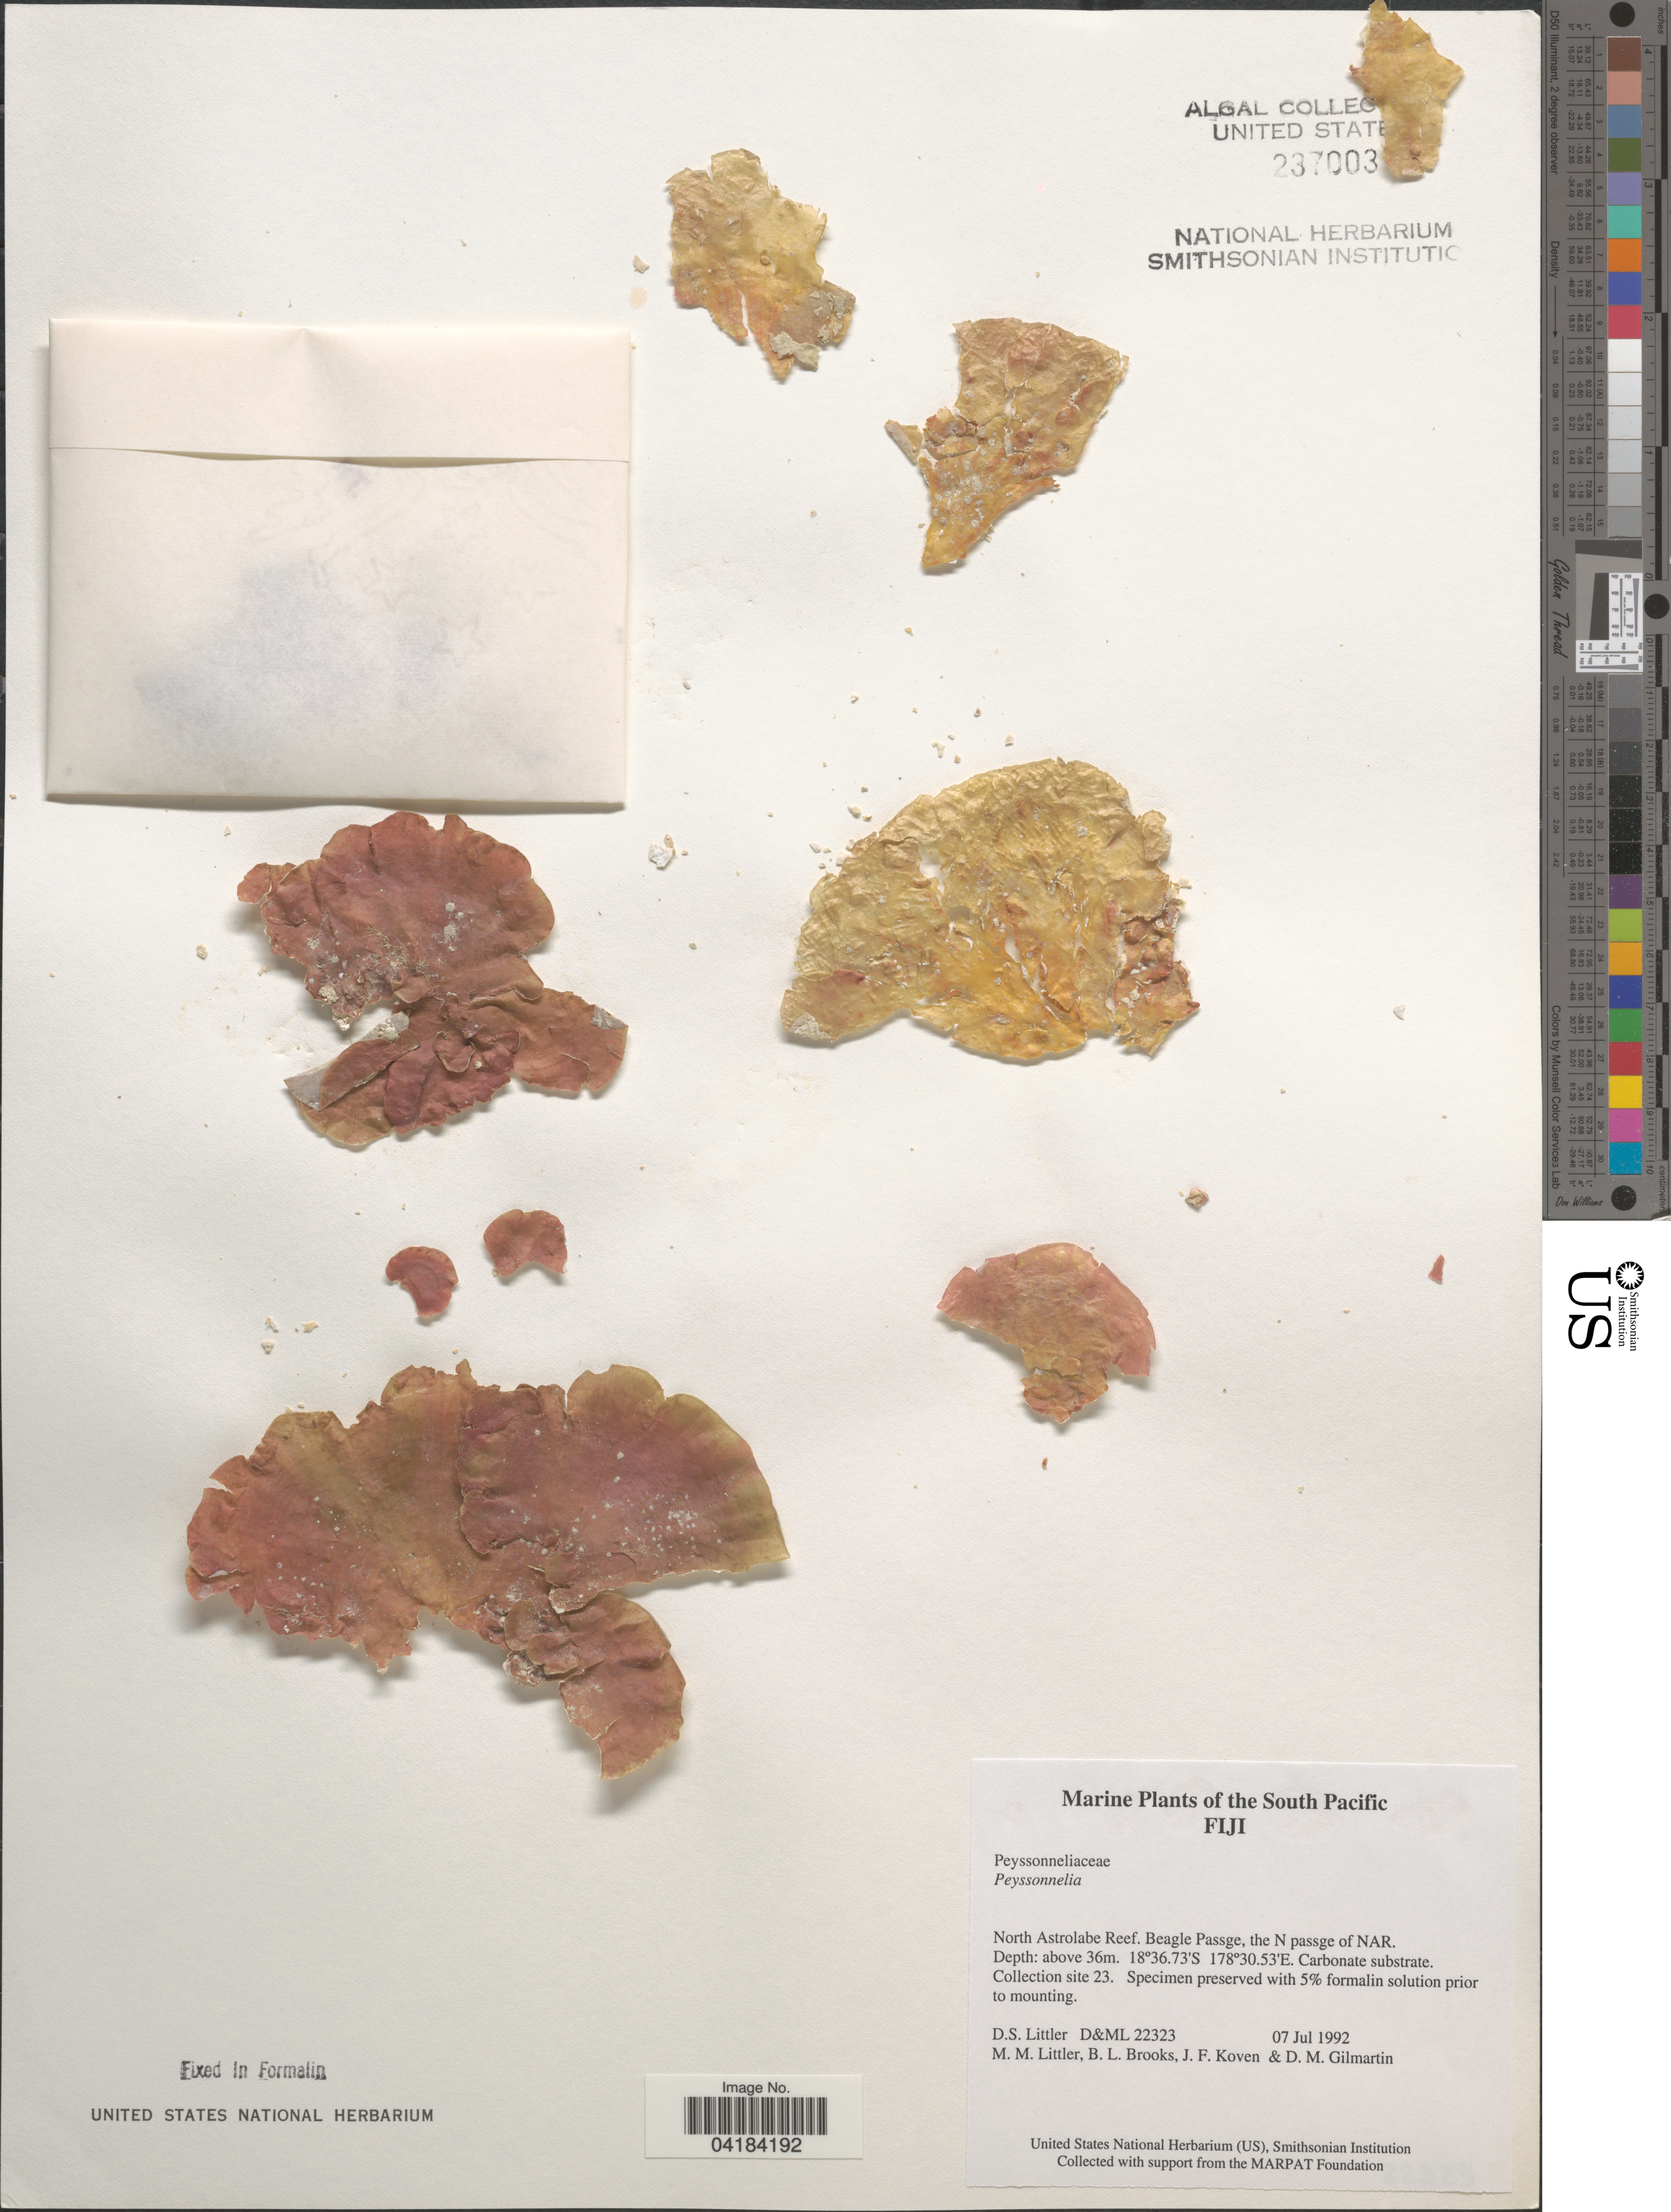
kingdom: Plantae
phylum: Rhodophyta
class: Florideophyceae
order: Peyssonneliales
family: Peyssonneliaceae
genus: Peyssonnelia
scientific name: Peyssonnelia sp.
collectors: D. S. Littler, B. Brooks, J. Koven & D. Gilmartin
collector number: D&ML22323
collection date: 1992-07-07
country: Fiji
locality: South Pacific. North Astrolabe Reef. Beagle Passge, the N passge of NAR. Collection site 23.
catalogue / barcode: US 237003